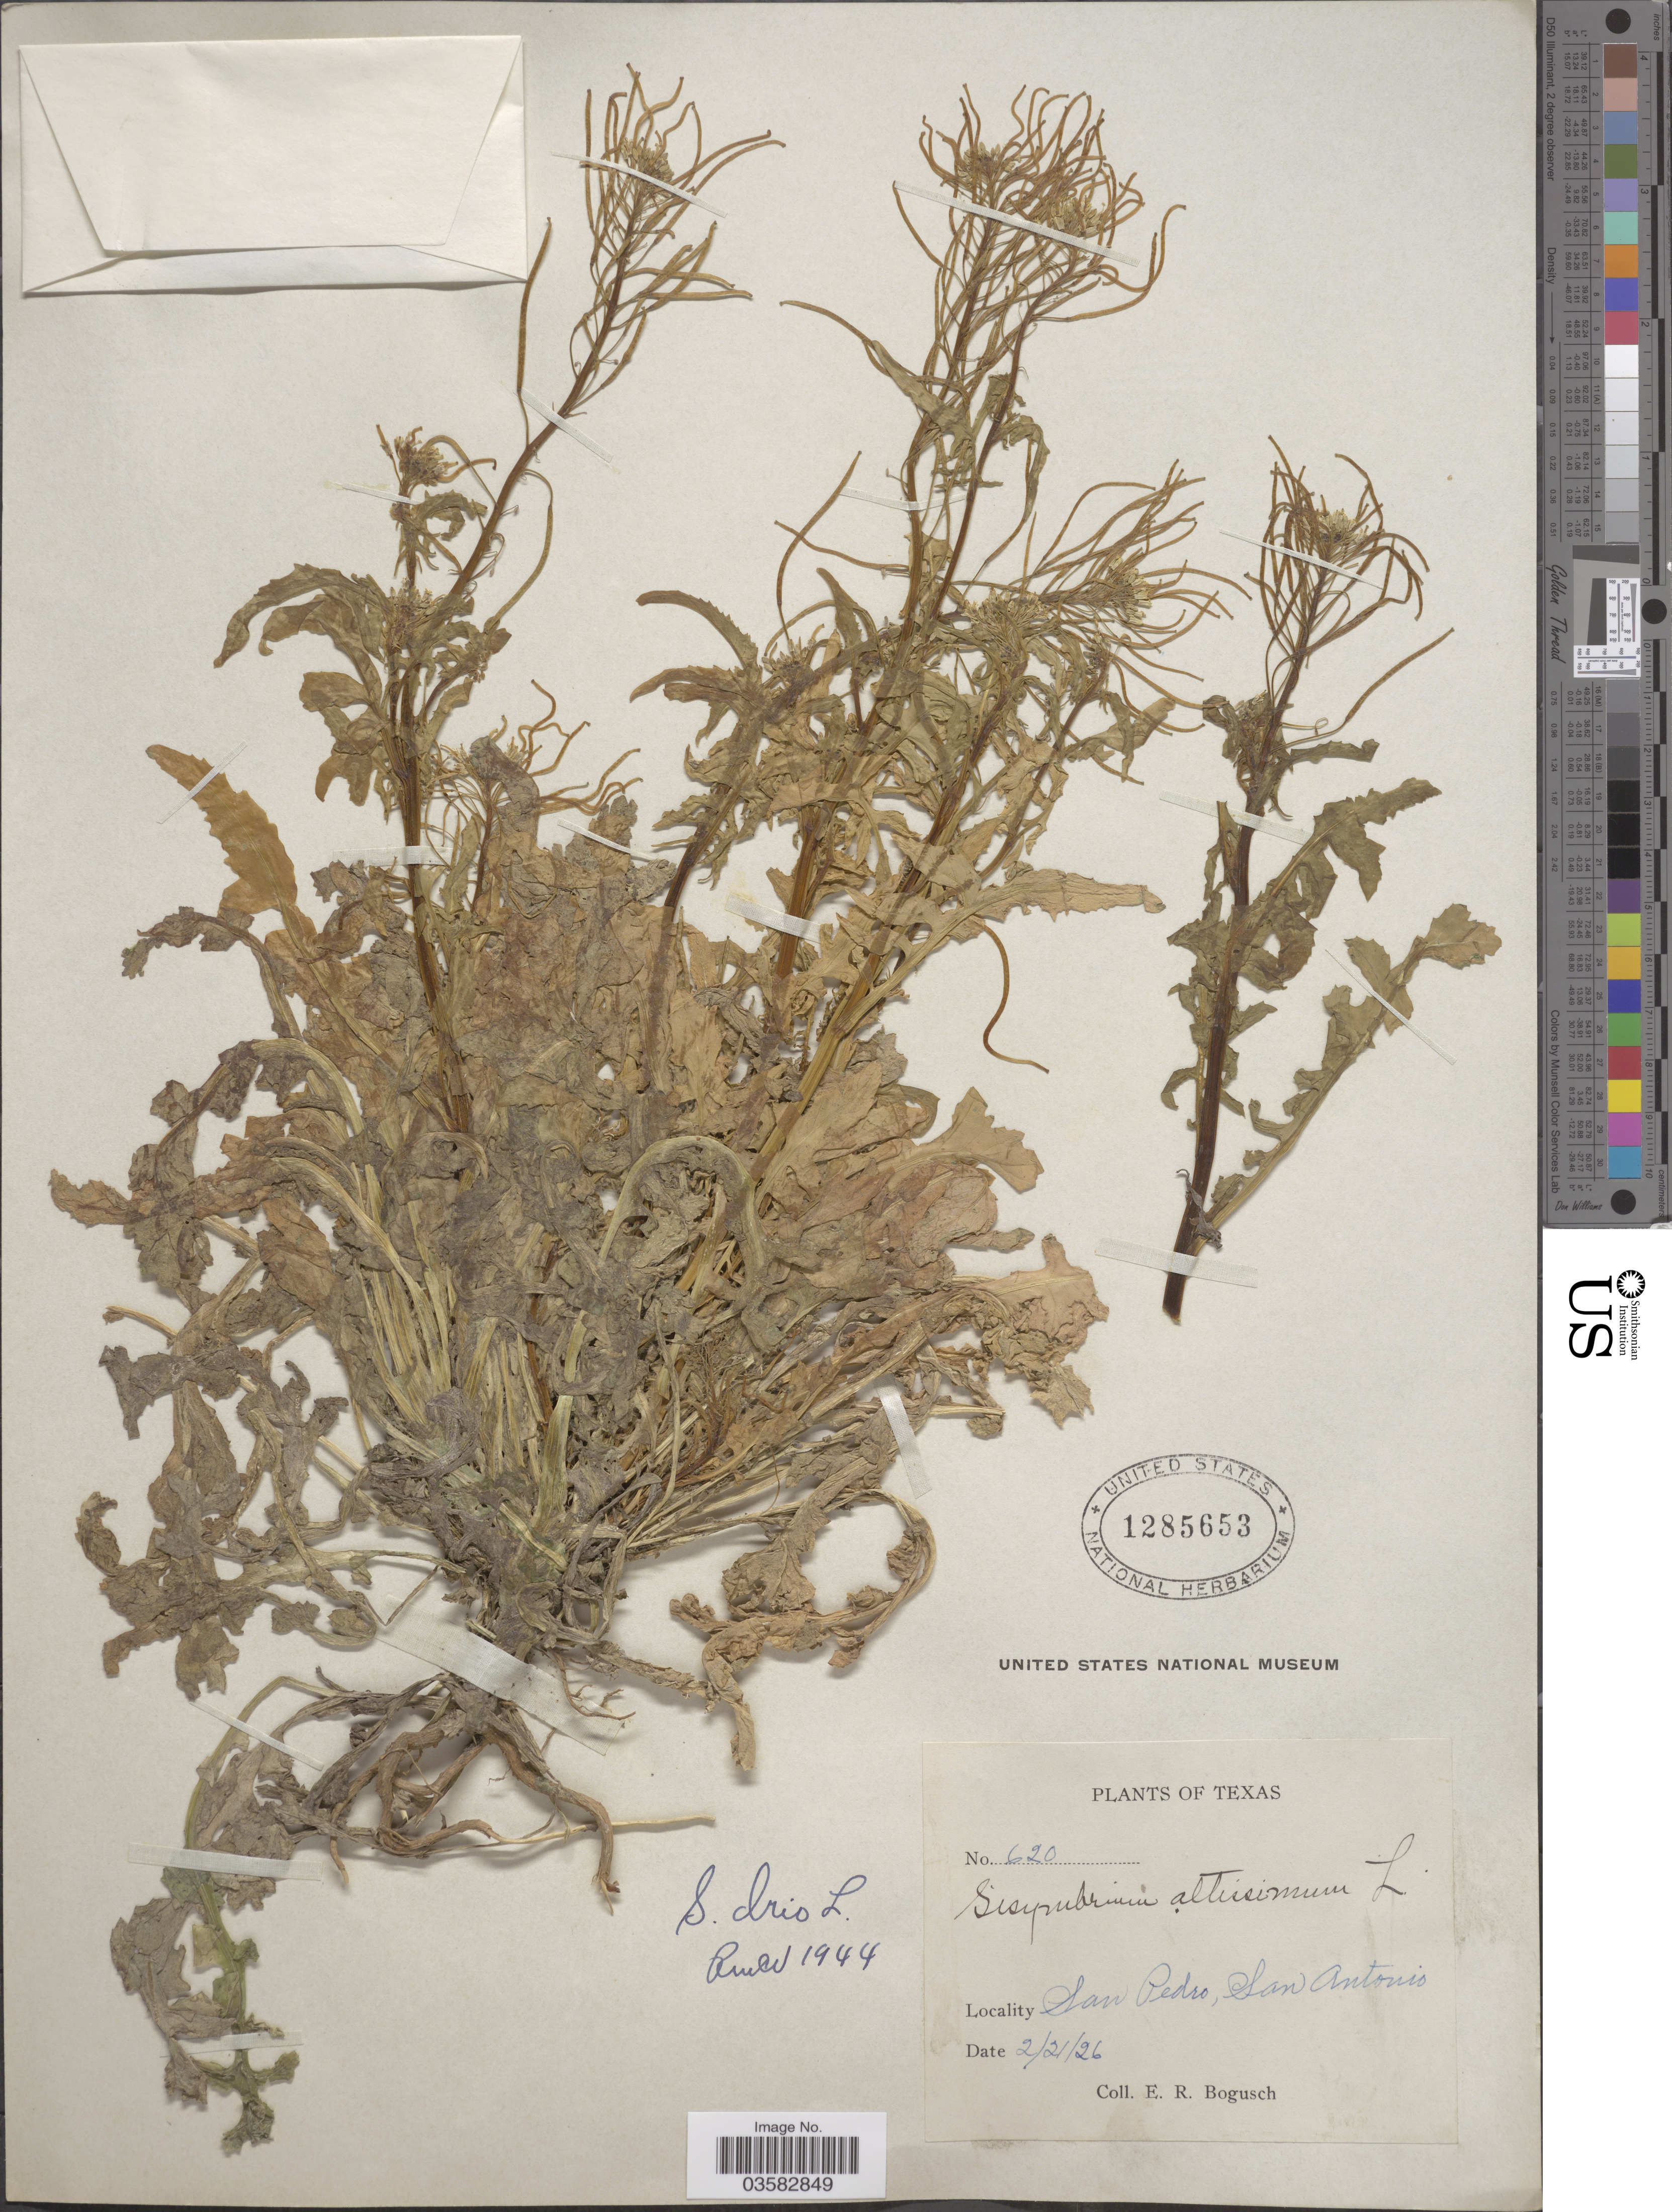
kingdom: Plantae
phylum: Tracheophyta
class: Magnoliopsida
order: Brassicales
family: Brassicaceae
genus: Sisymbrium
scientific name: Sisymbrium irio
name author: L.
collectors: E. Bogusch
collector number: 620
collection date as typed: Transcribed d/m/y: 21/2/26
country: United States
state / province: Texas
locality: San Pedro, San Antonio.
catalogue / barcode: US 1285653